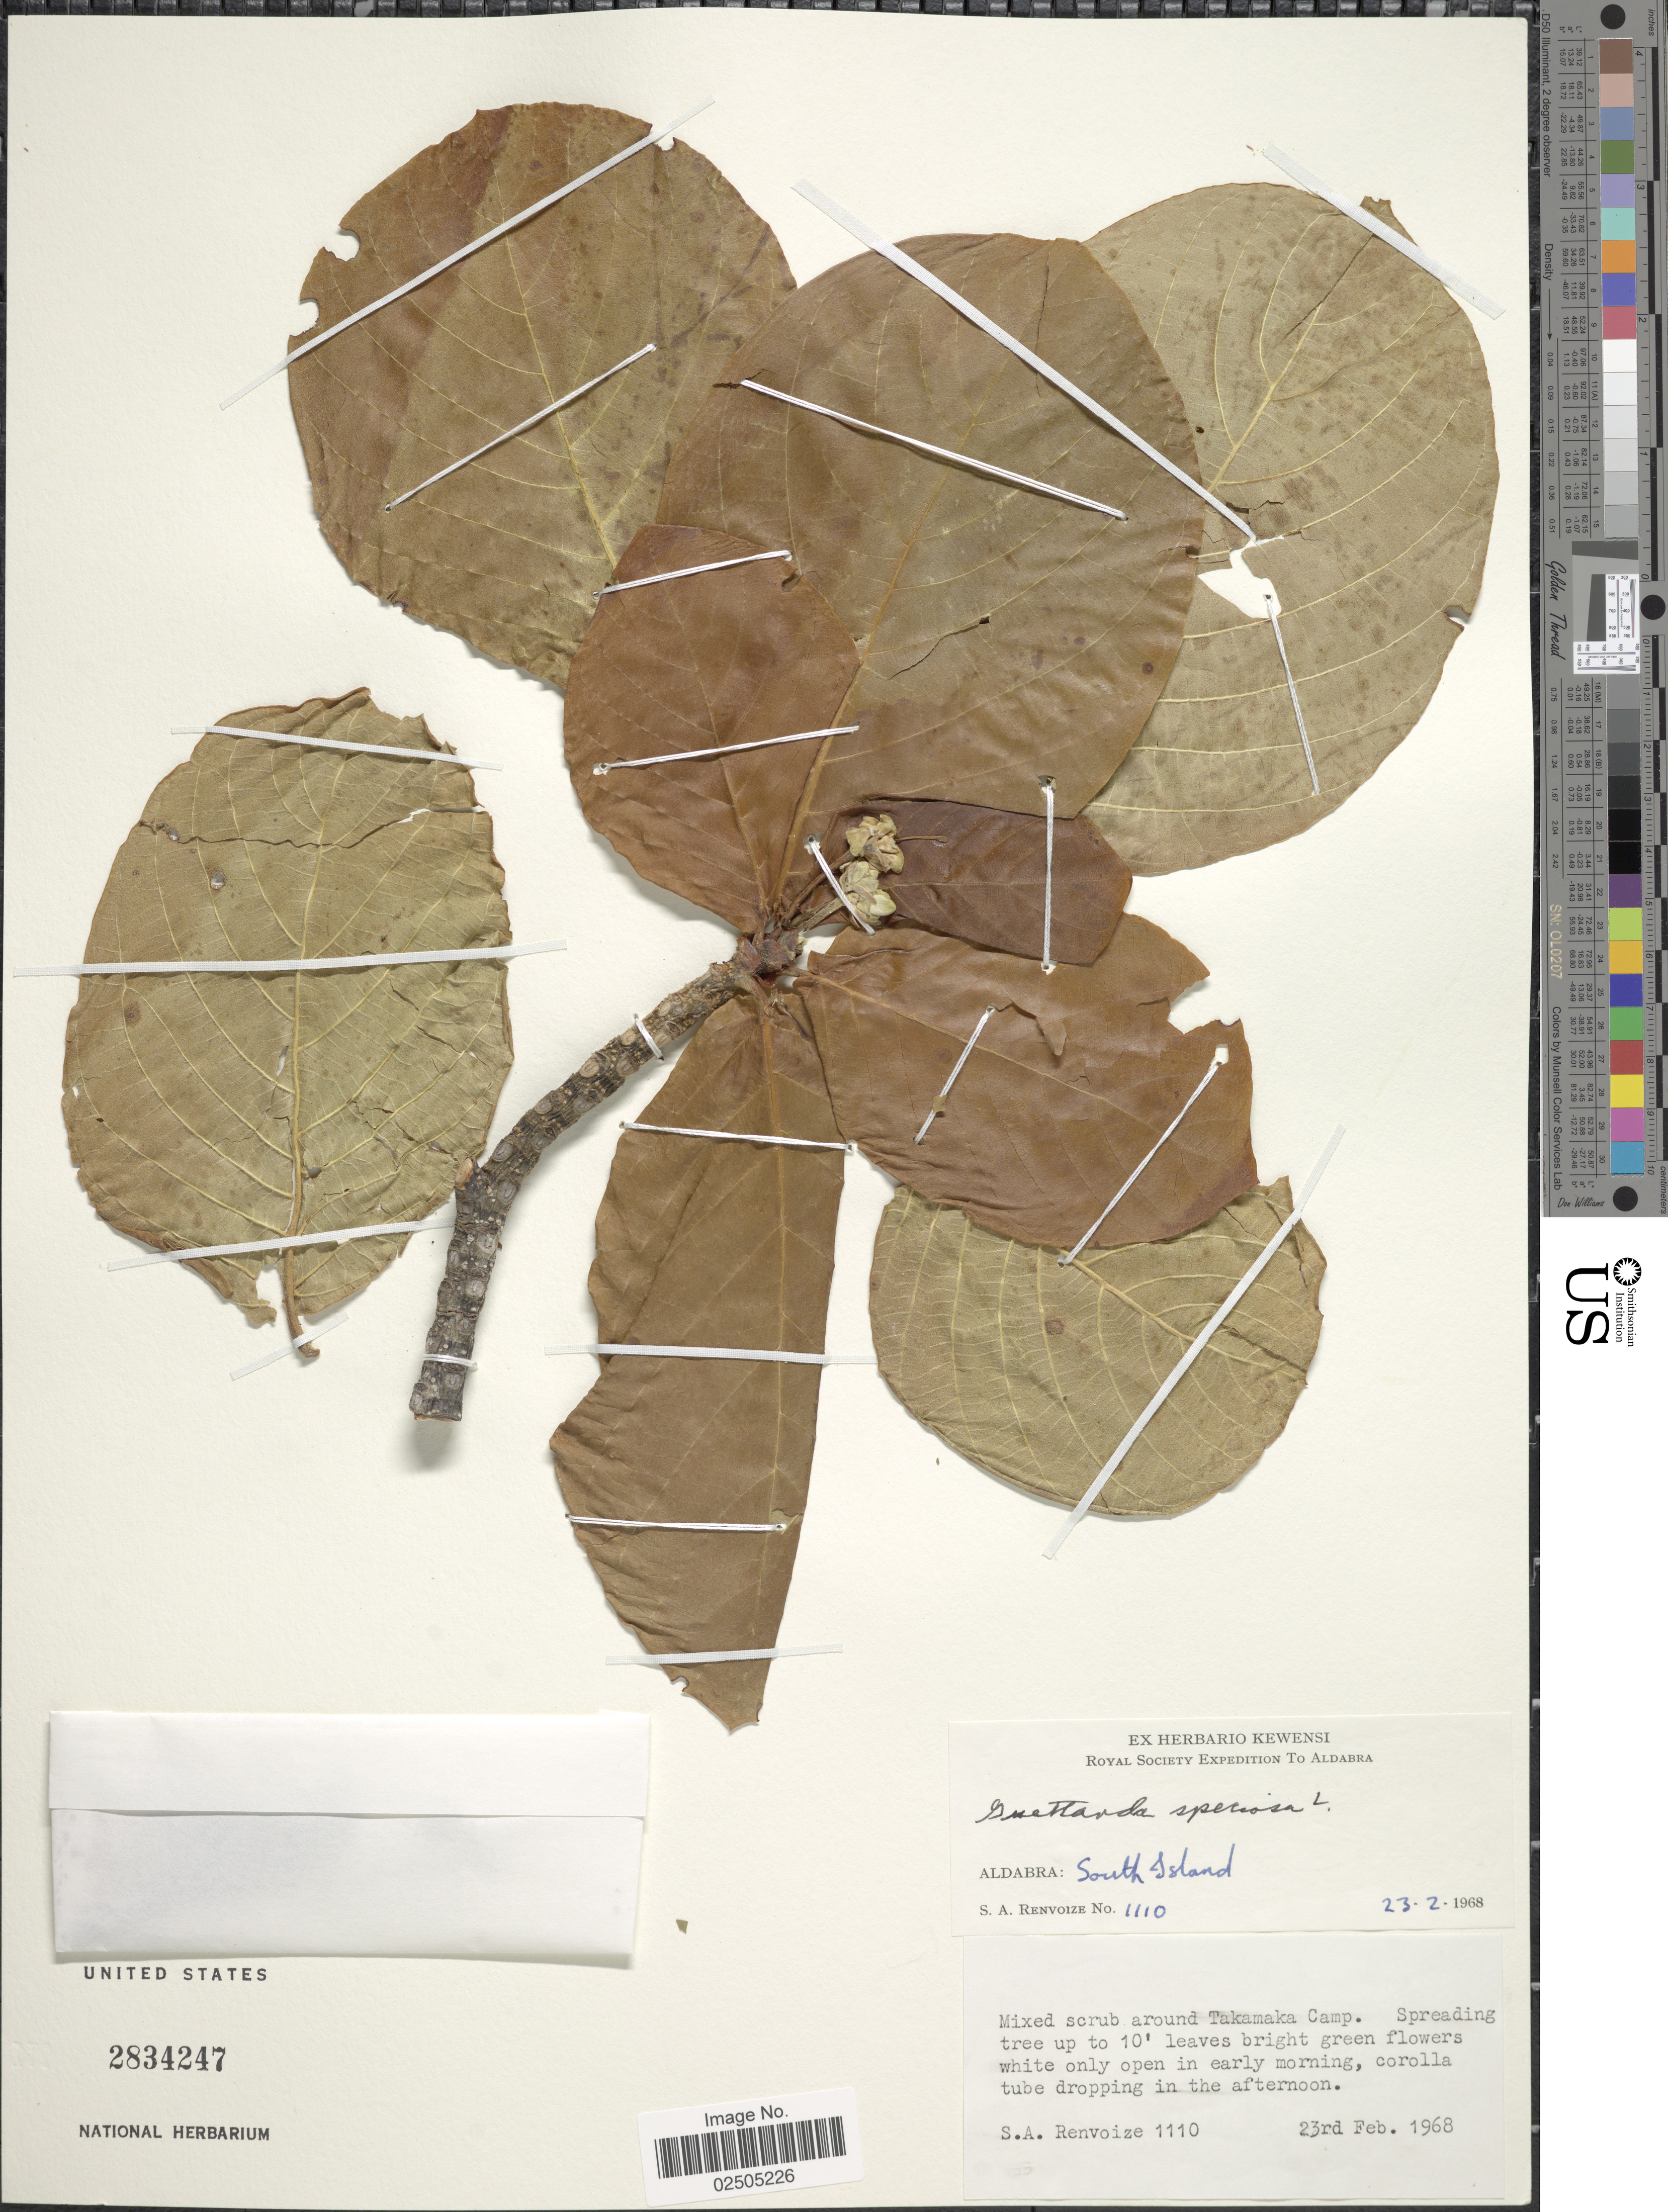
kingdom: Plantae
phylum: Tracheophyta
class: Magnoliopsida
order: Gentianales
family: Rubiaceae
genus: Guettarda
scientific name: Guettarda speciosa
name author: L.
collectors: S. A. Renvoize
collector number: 1110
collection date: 1968-02-23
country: Seychelles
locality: Aldabra: South Island, Mixed scrub around Takamaka Camp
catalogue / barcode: US 2834247